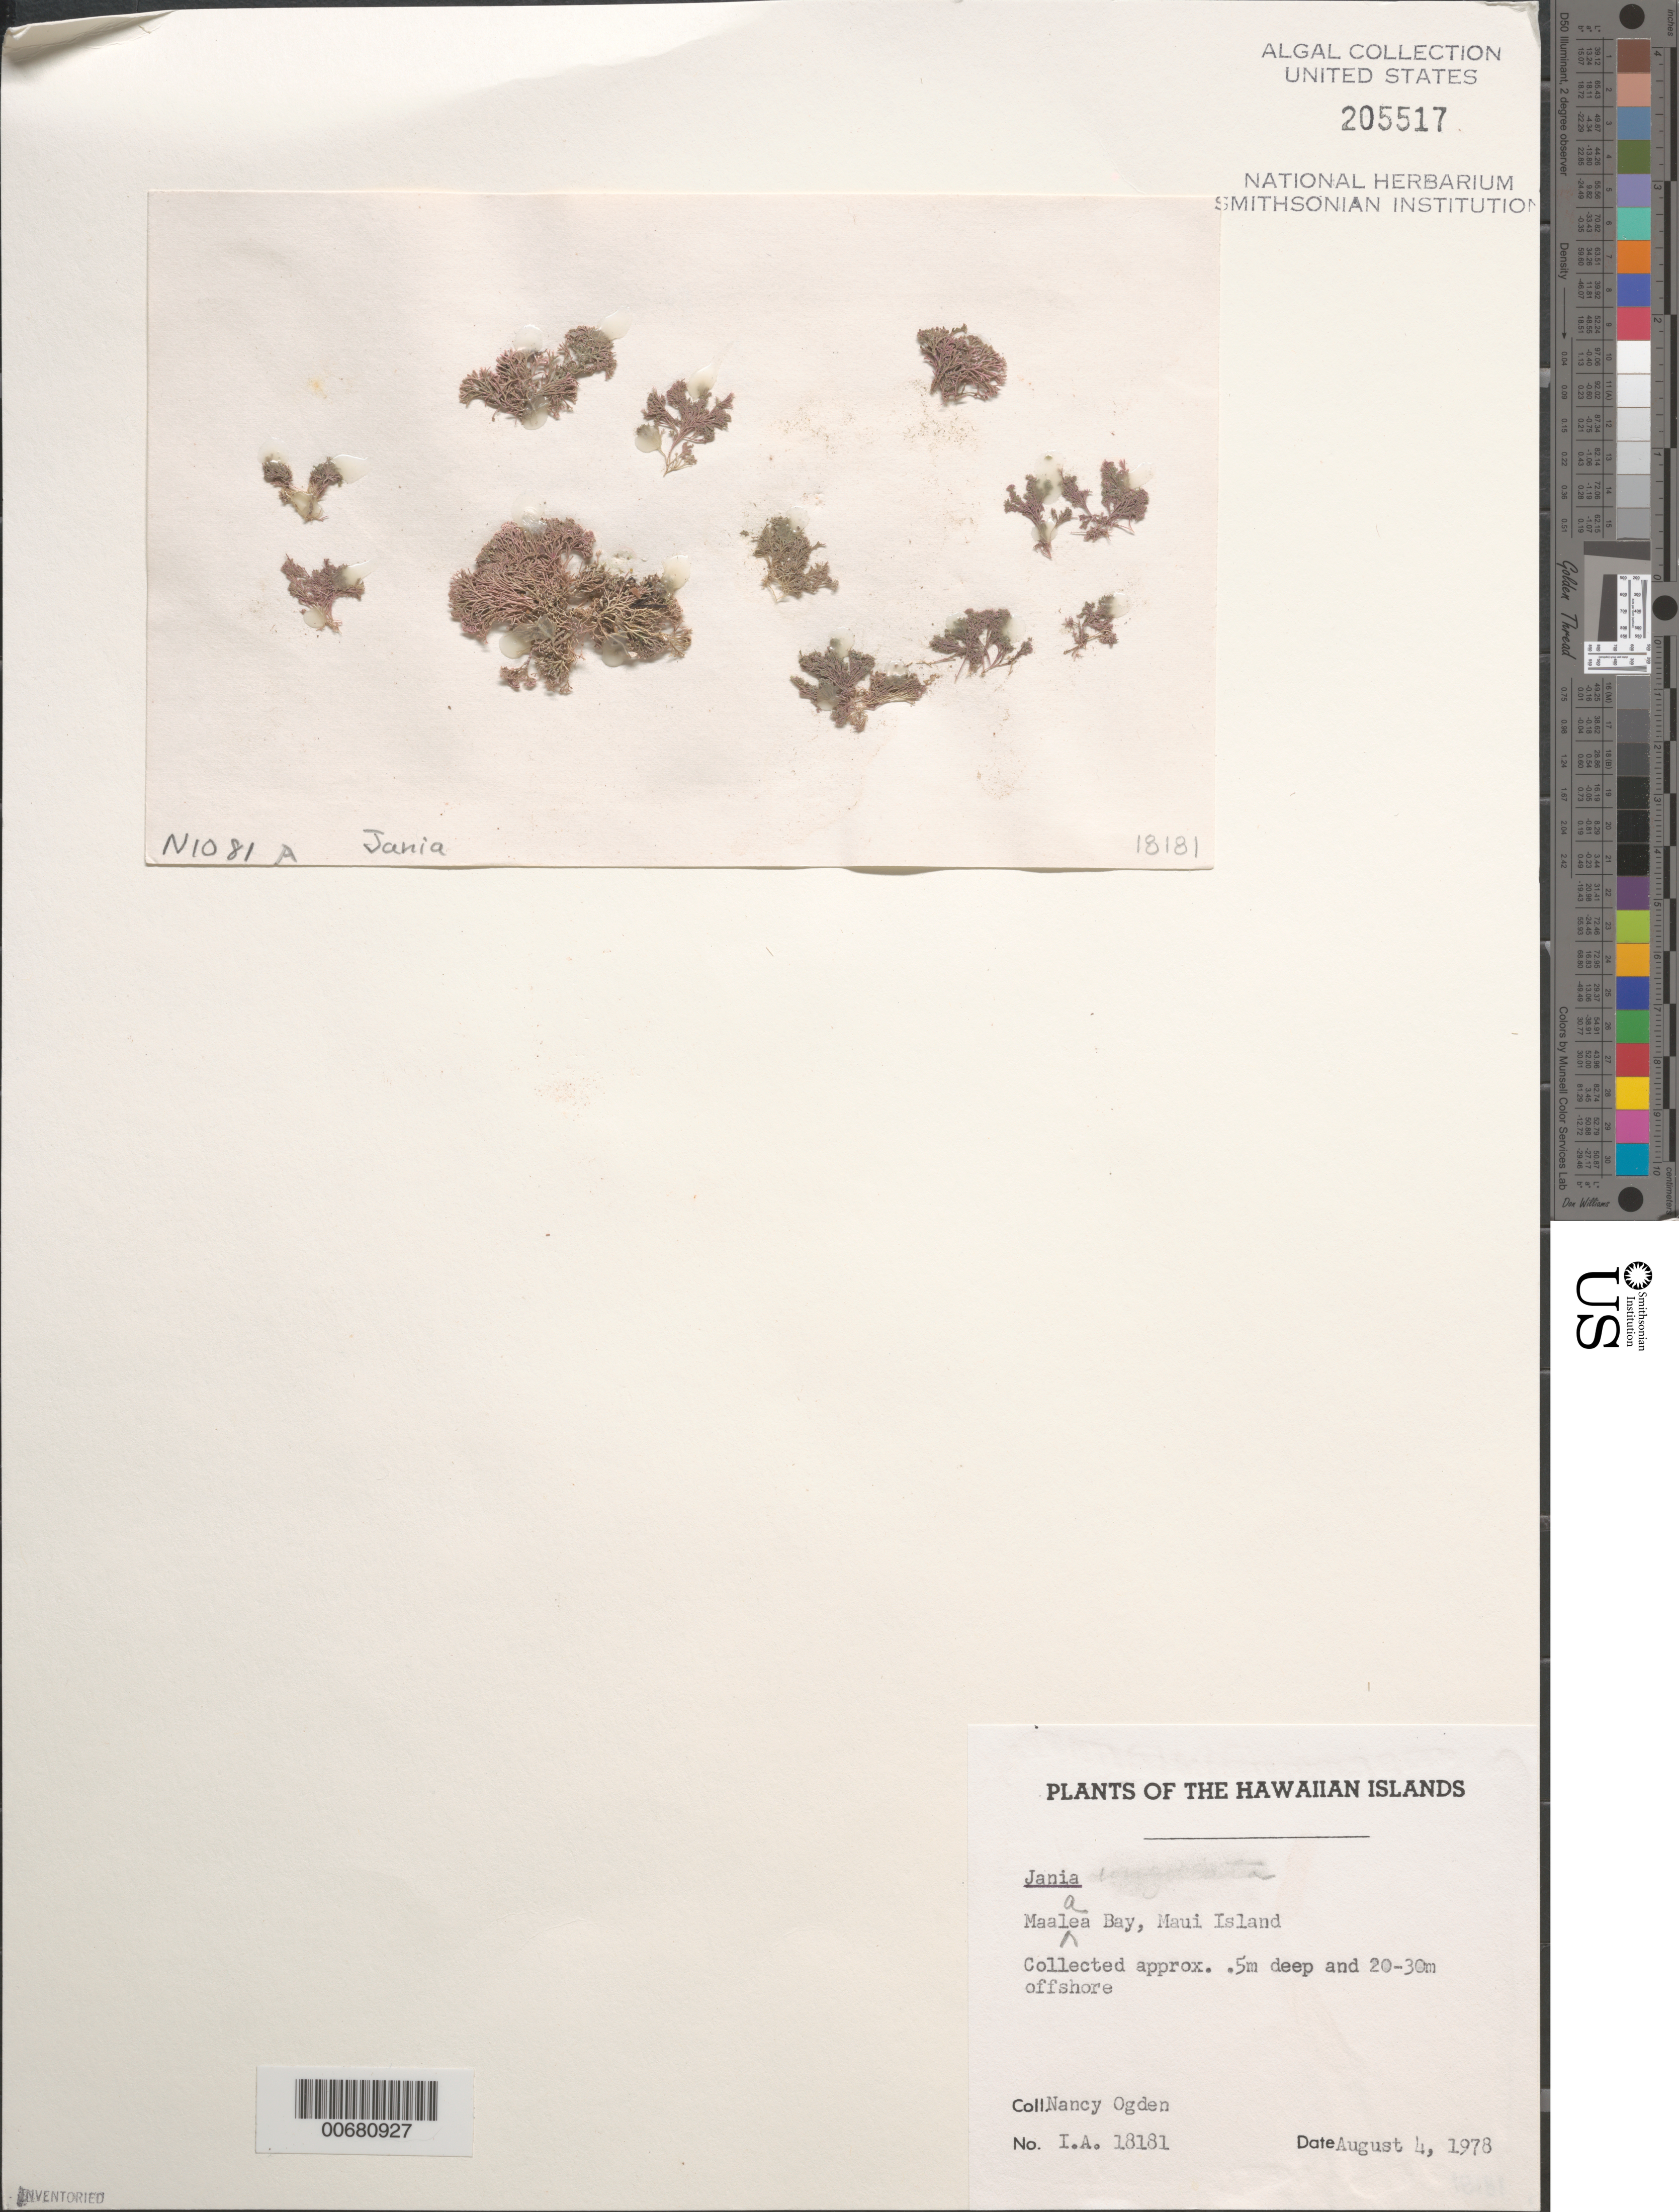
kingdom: Plantae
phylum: Rhodophyta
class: Florideophyceae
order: Corallinales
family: Corallinaceae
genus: Jania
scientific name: Jania sp.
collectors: N.B. Ogden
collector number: IAA 18181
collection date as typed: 04 Aug 1978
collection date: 1978-08-04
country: United States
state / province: Hawaii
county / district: Maui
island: Maui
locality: Maalaea Bay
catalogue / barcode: US 205517